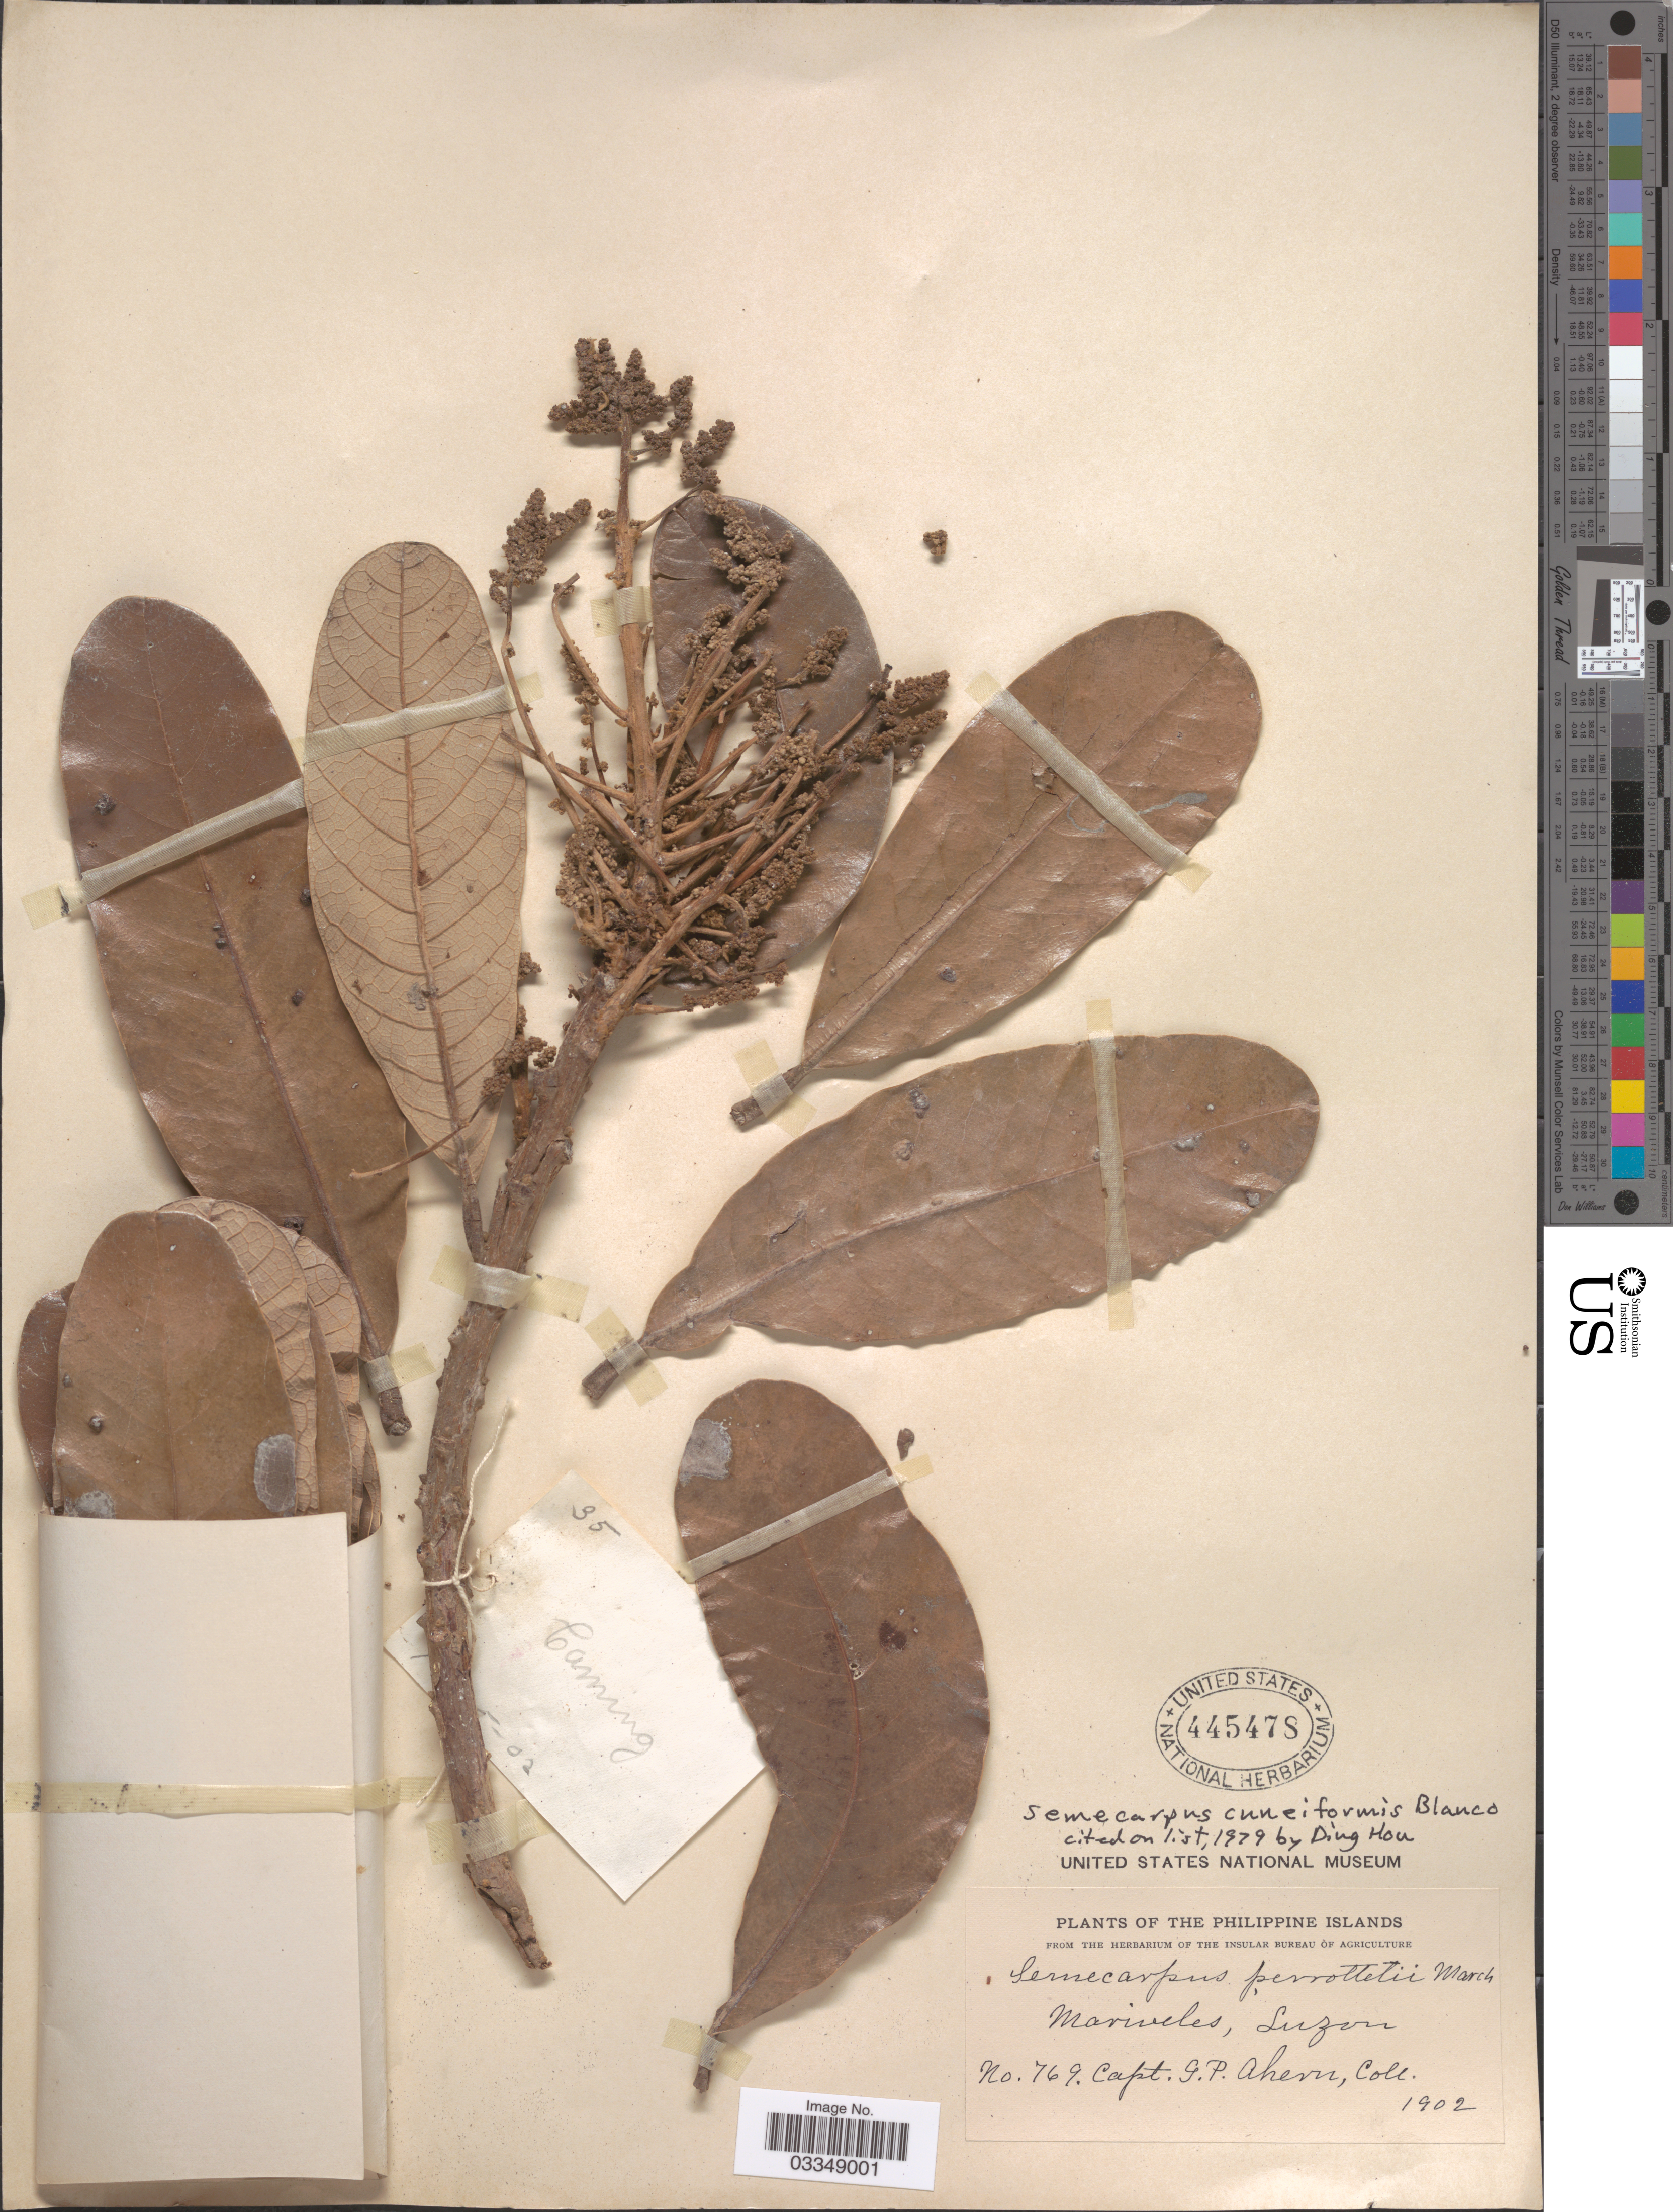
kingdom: Plantae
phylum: Tracheophyta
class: Magnoliopsida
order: Sapindales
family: Anacardiaceae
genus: Semecarpus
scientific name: Semecarpus cuneiformis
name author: Blanco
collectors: G. Ahern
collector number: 769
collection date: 1902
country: Philippines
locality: The Philippine Islands. Mariveles, Luzon.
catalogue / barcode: US 445478